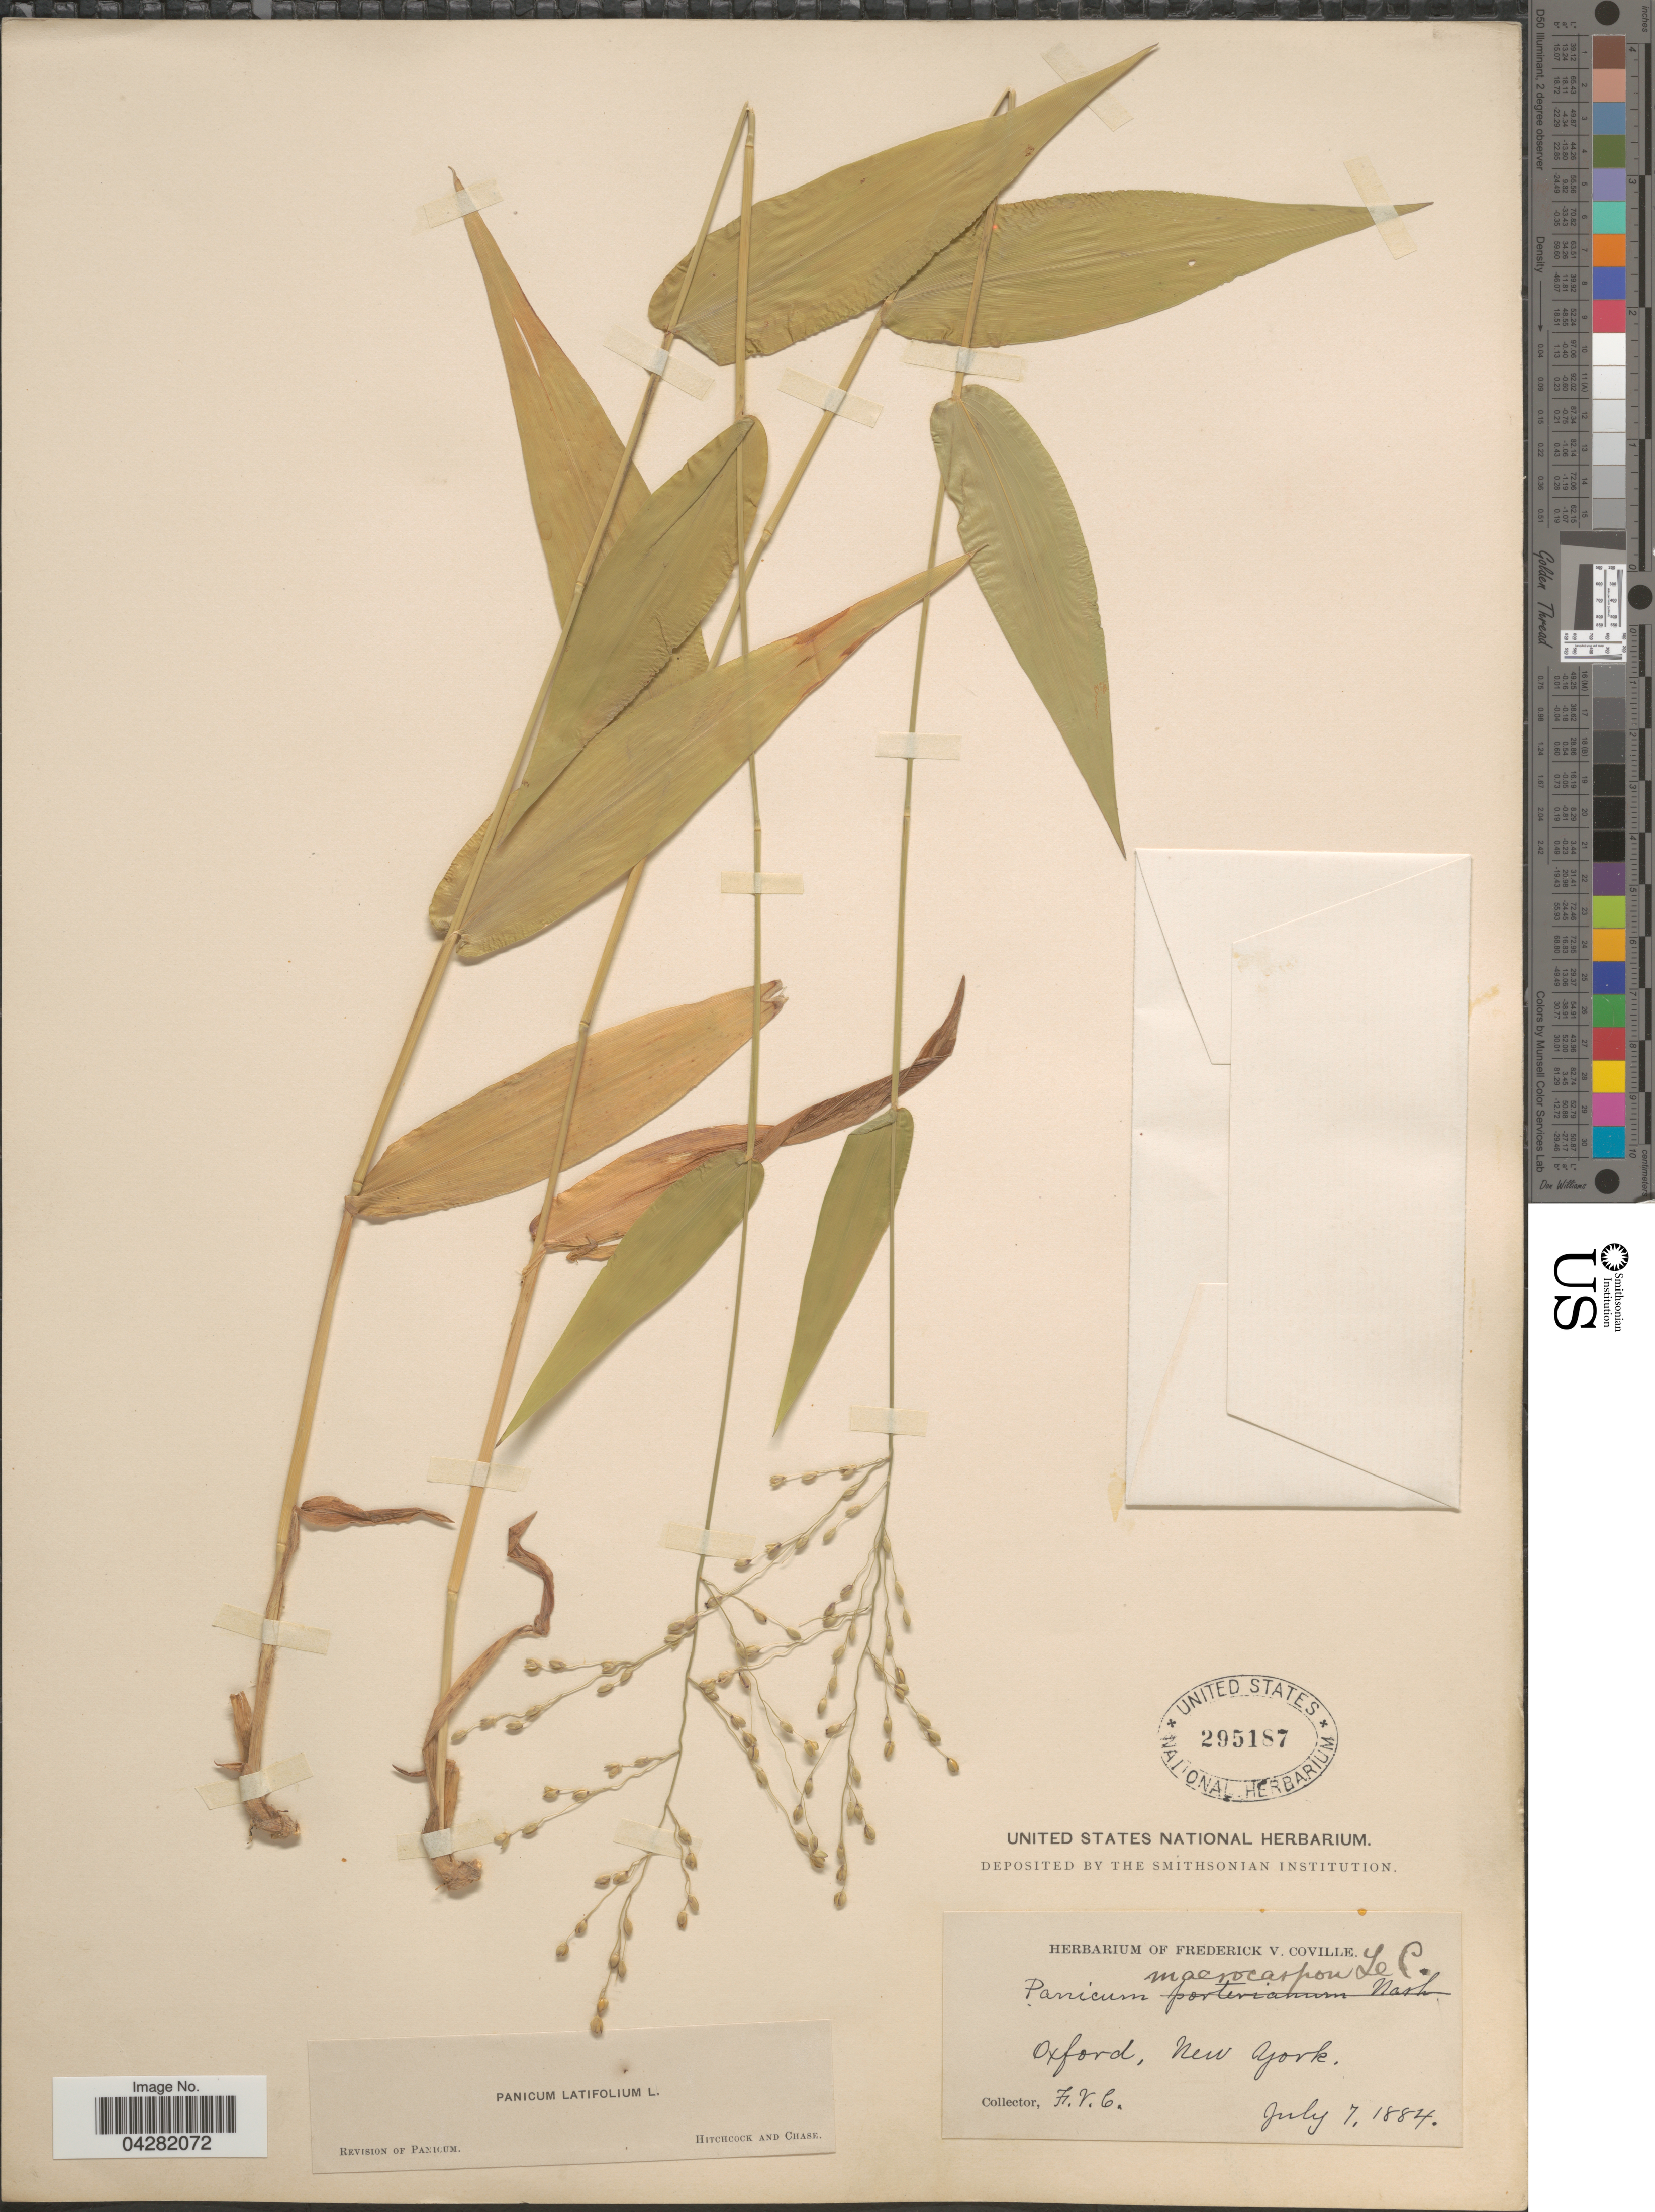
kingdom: Plantae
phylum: Tracheophyta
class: Liliopsida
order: Poales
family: Poaceae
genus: Dichanthelium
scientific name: Dichanthelium latifolium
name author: (L.) Harvill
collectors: F. V. Coville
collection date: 1884-07-07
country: United States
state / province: New York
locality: Oxford.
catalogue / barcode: US 295187